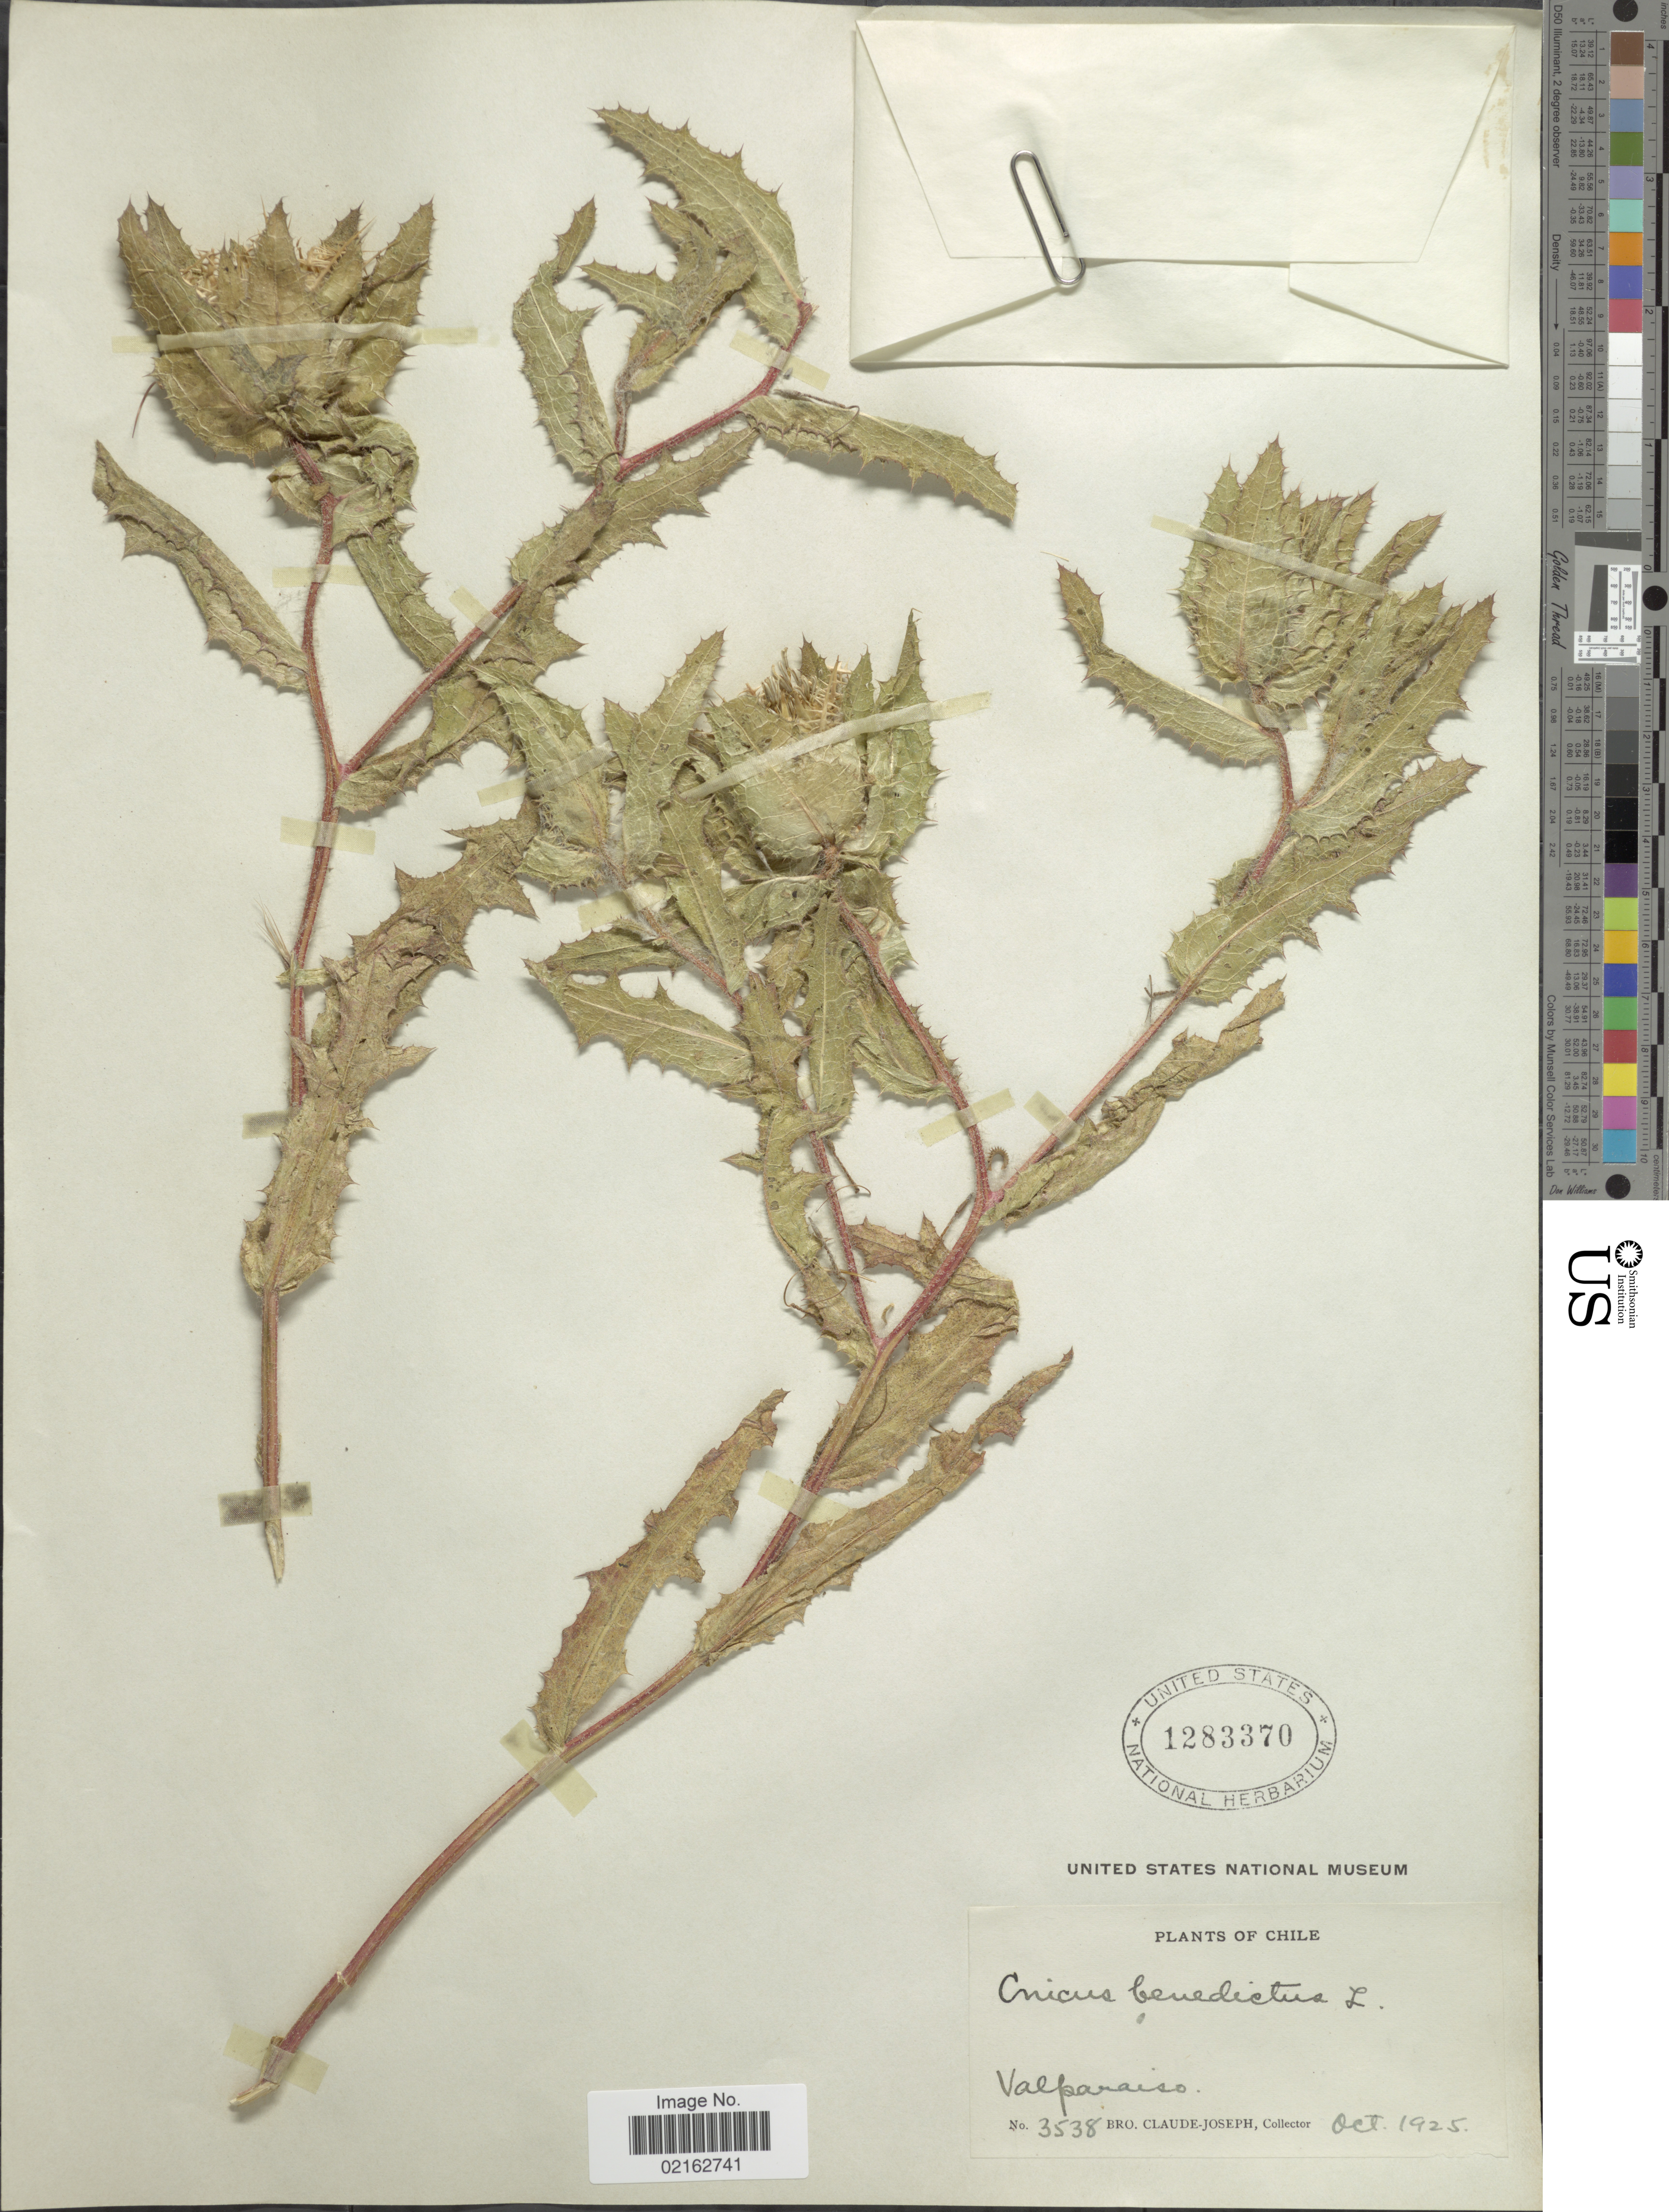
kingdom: Plantae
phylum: Tracheophyta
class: Magnoliopsida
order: Asterales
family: Asteraceae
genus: Centaurea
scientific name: Centaurea benedicta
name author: (L.) L.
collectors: Bro. Claude-Joseph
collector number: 3538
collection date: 1925-10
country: Chile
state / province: Valparaíso (V)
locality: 31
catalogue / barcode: US 1283370